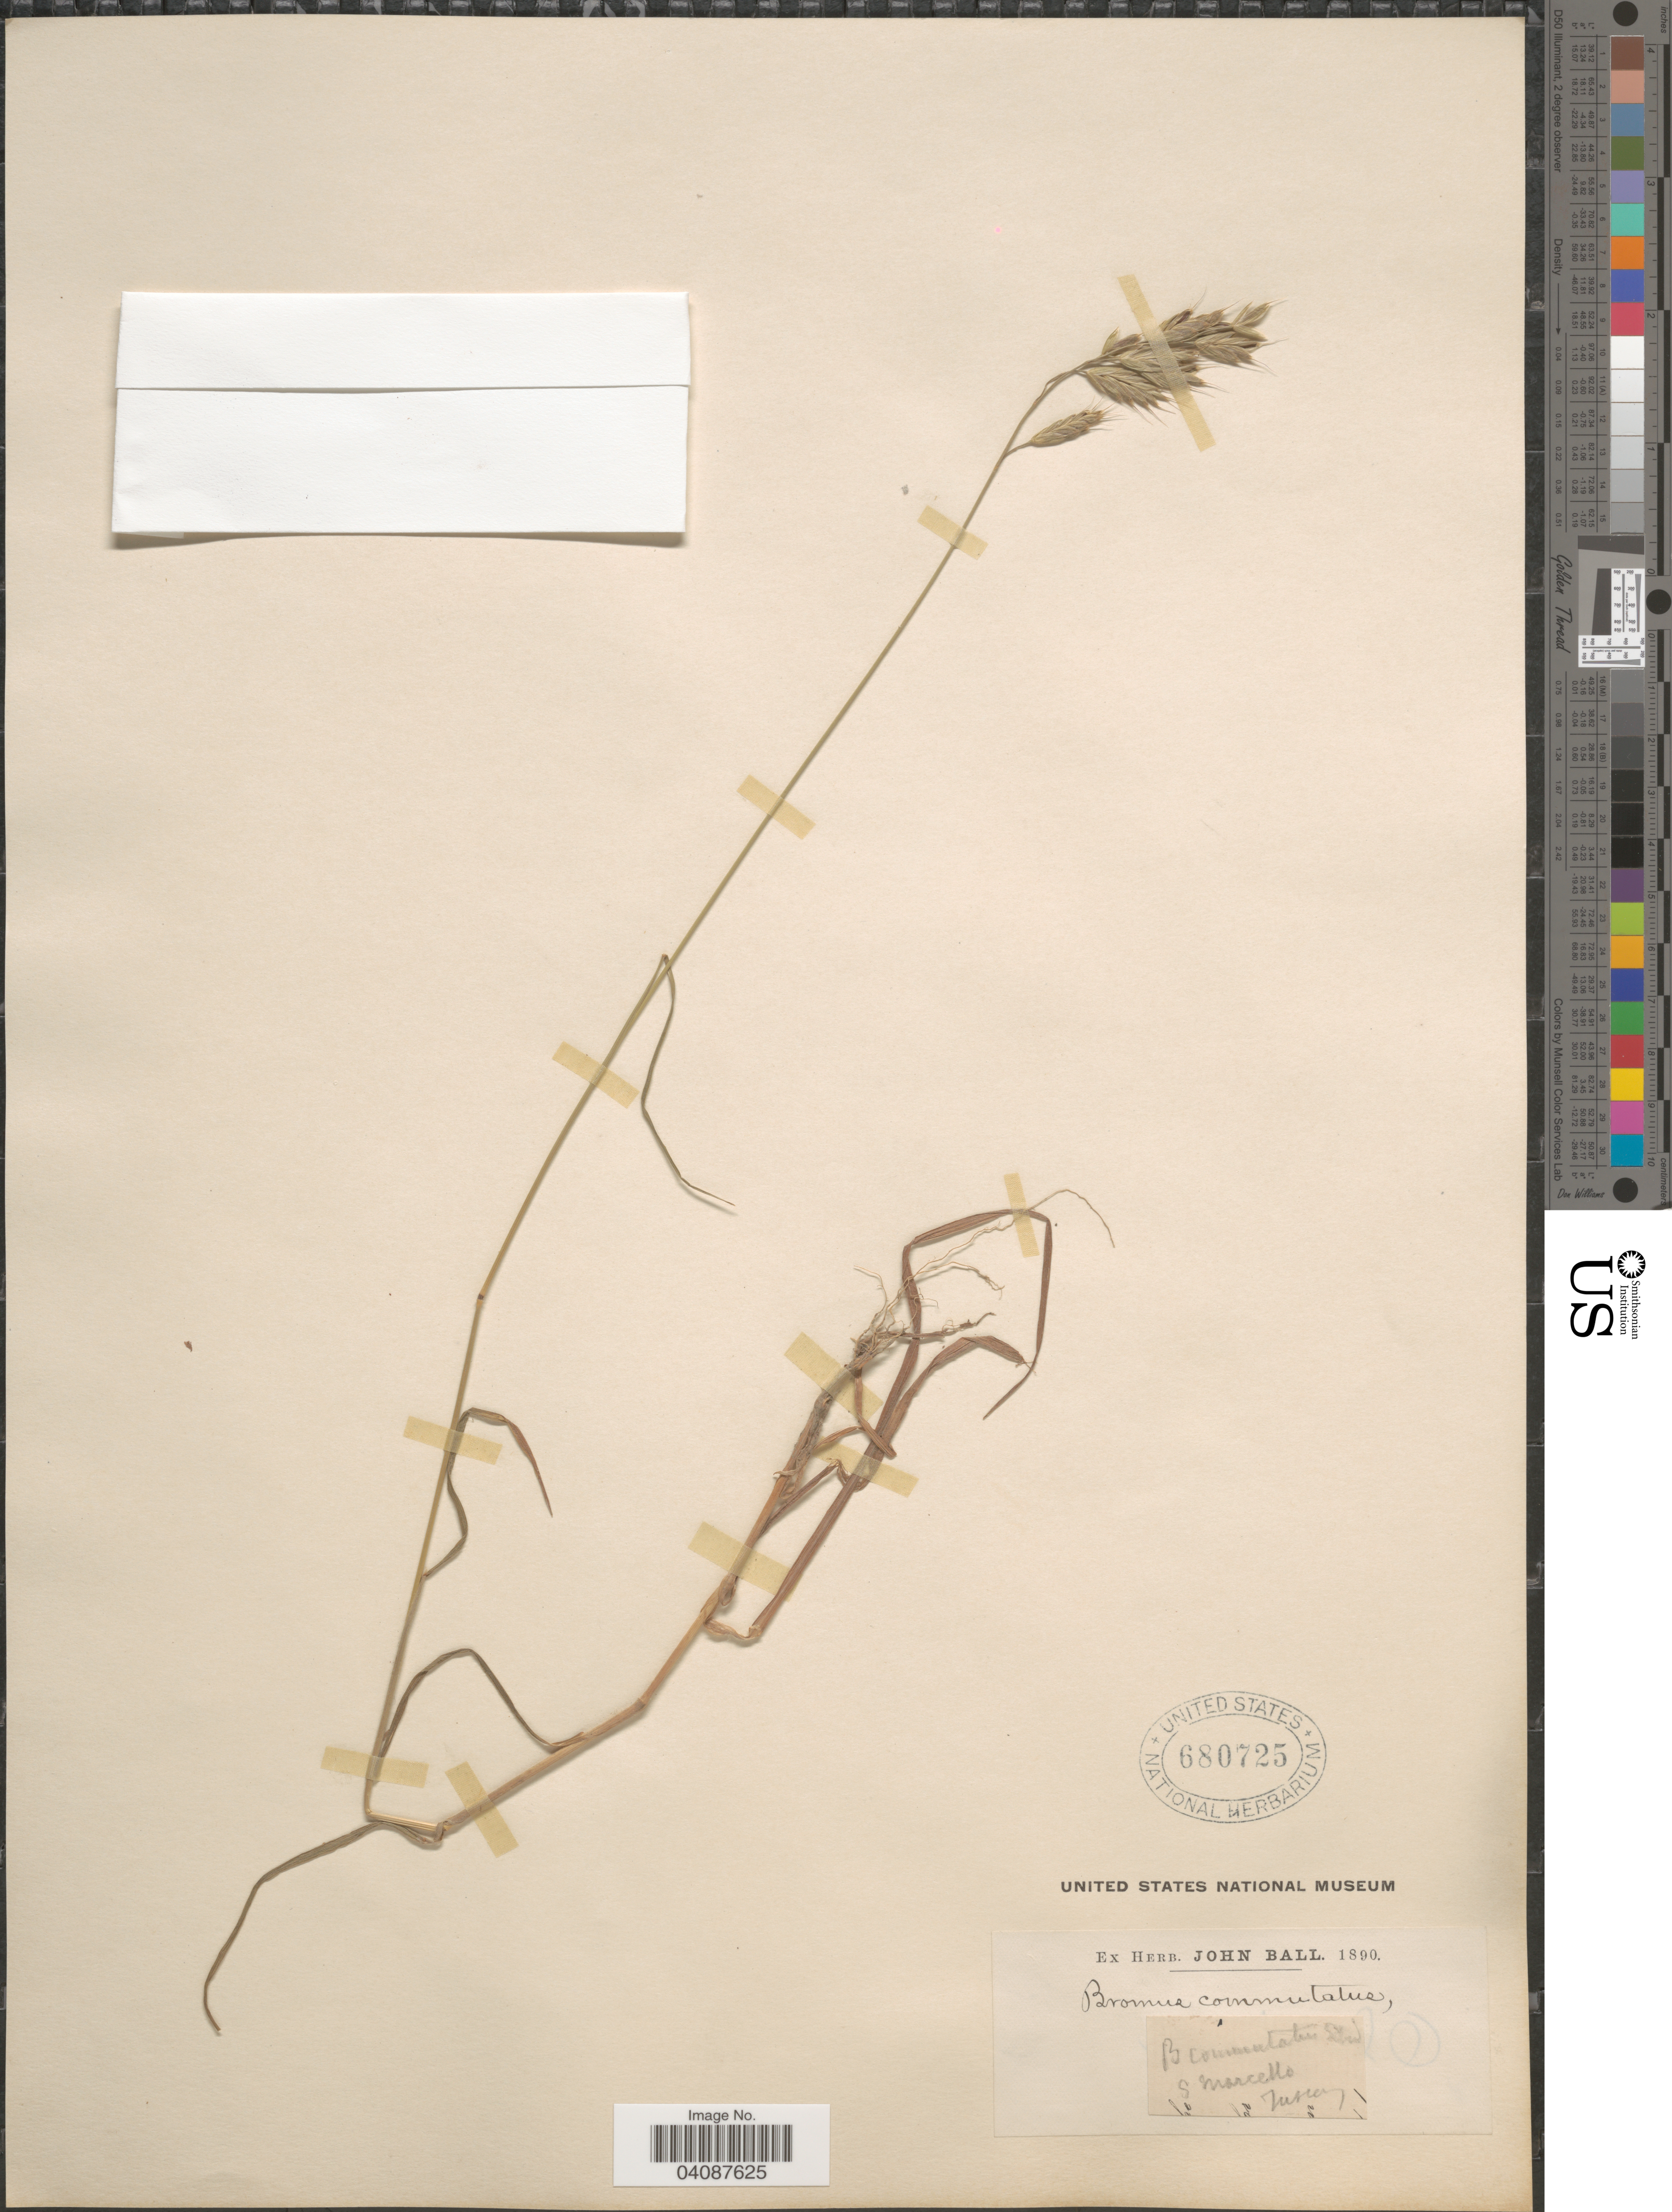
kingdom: Plantae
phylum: Tracheophyta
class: Liliopsida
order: Poales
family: Poaceae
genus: Bromus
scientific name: Bromus commutatus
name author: Schrad.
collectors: ex herb. John Ball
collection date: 1890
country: Italy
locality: S. Marcello.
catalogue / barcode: US 680725